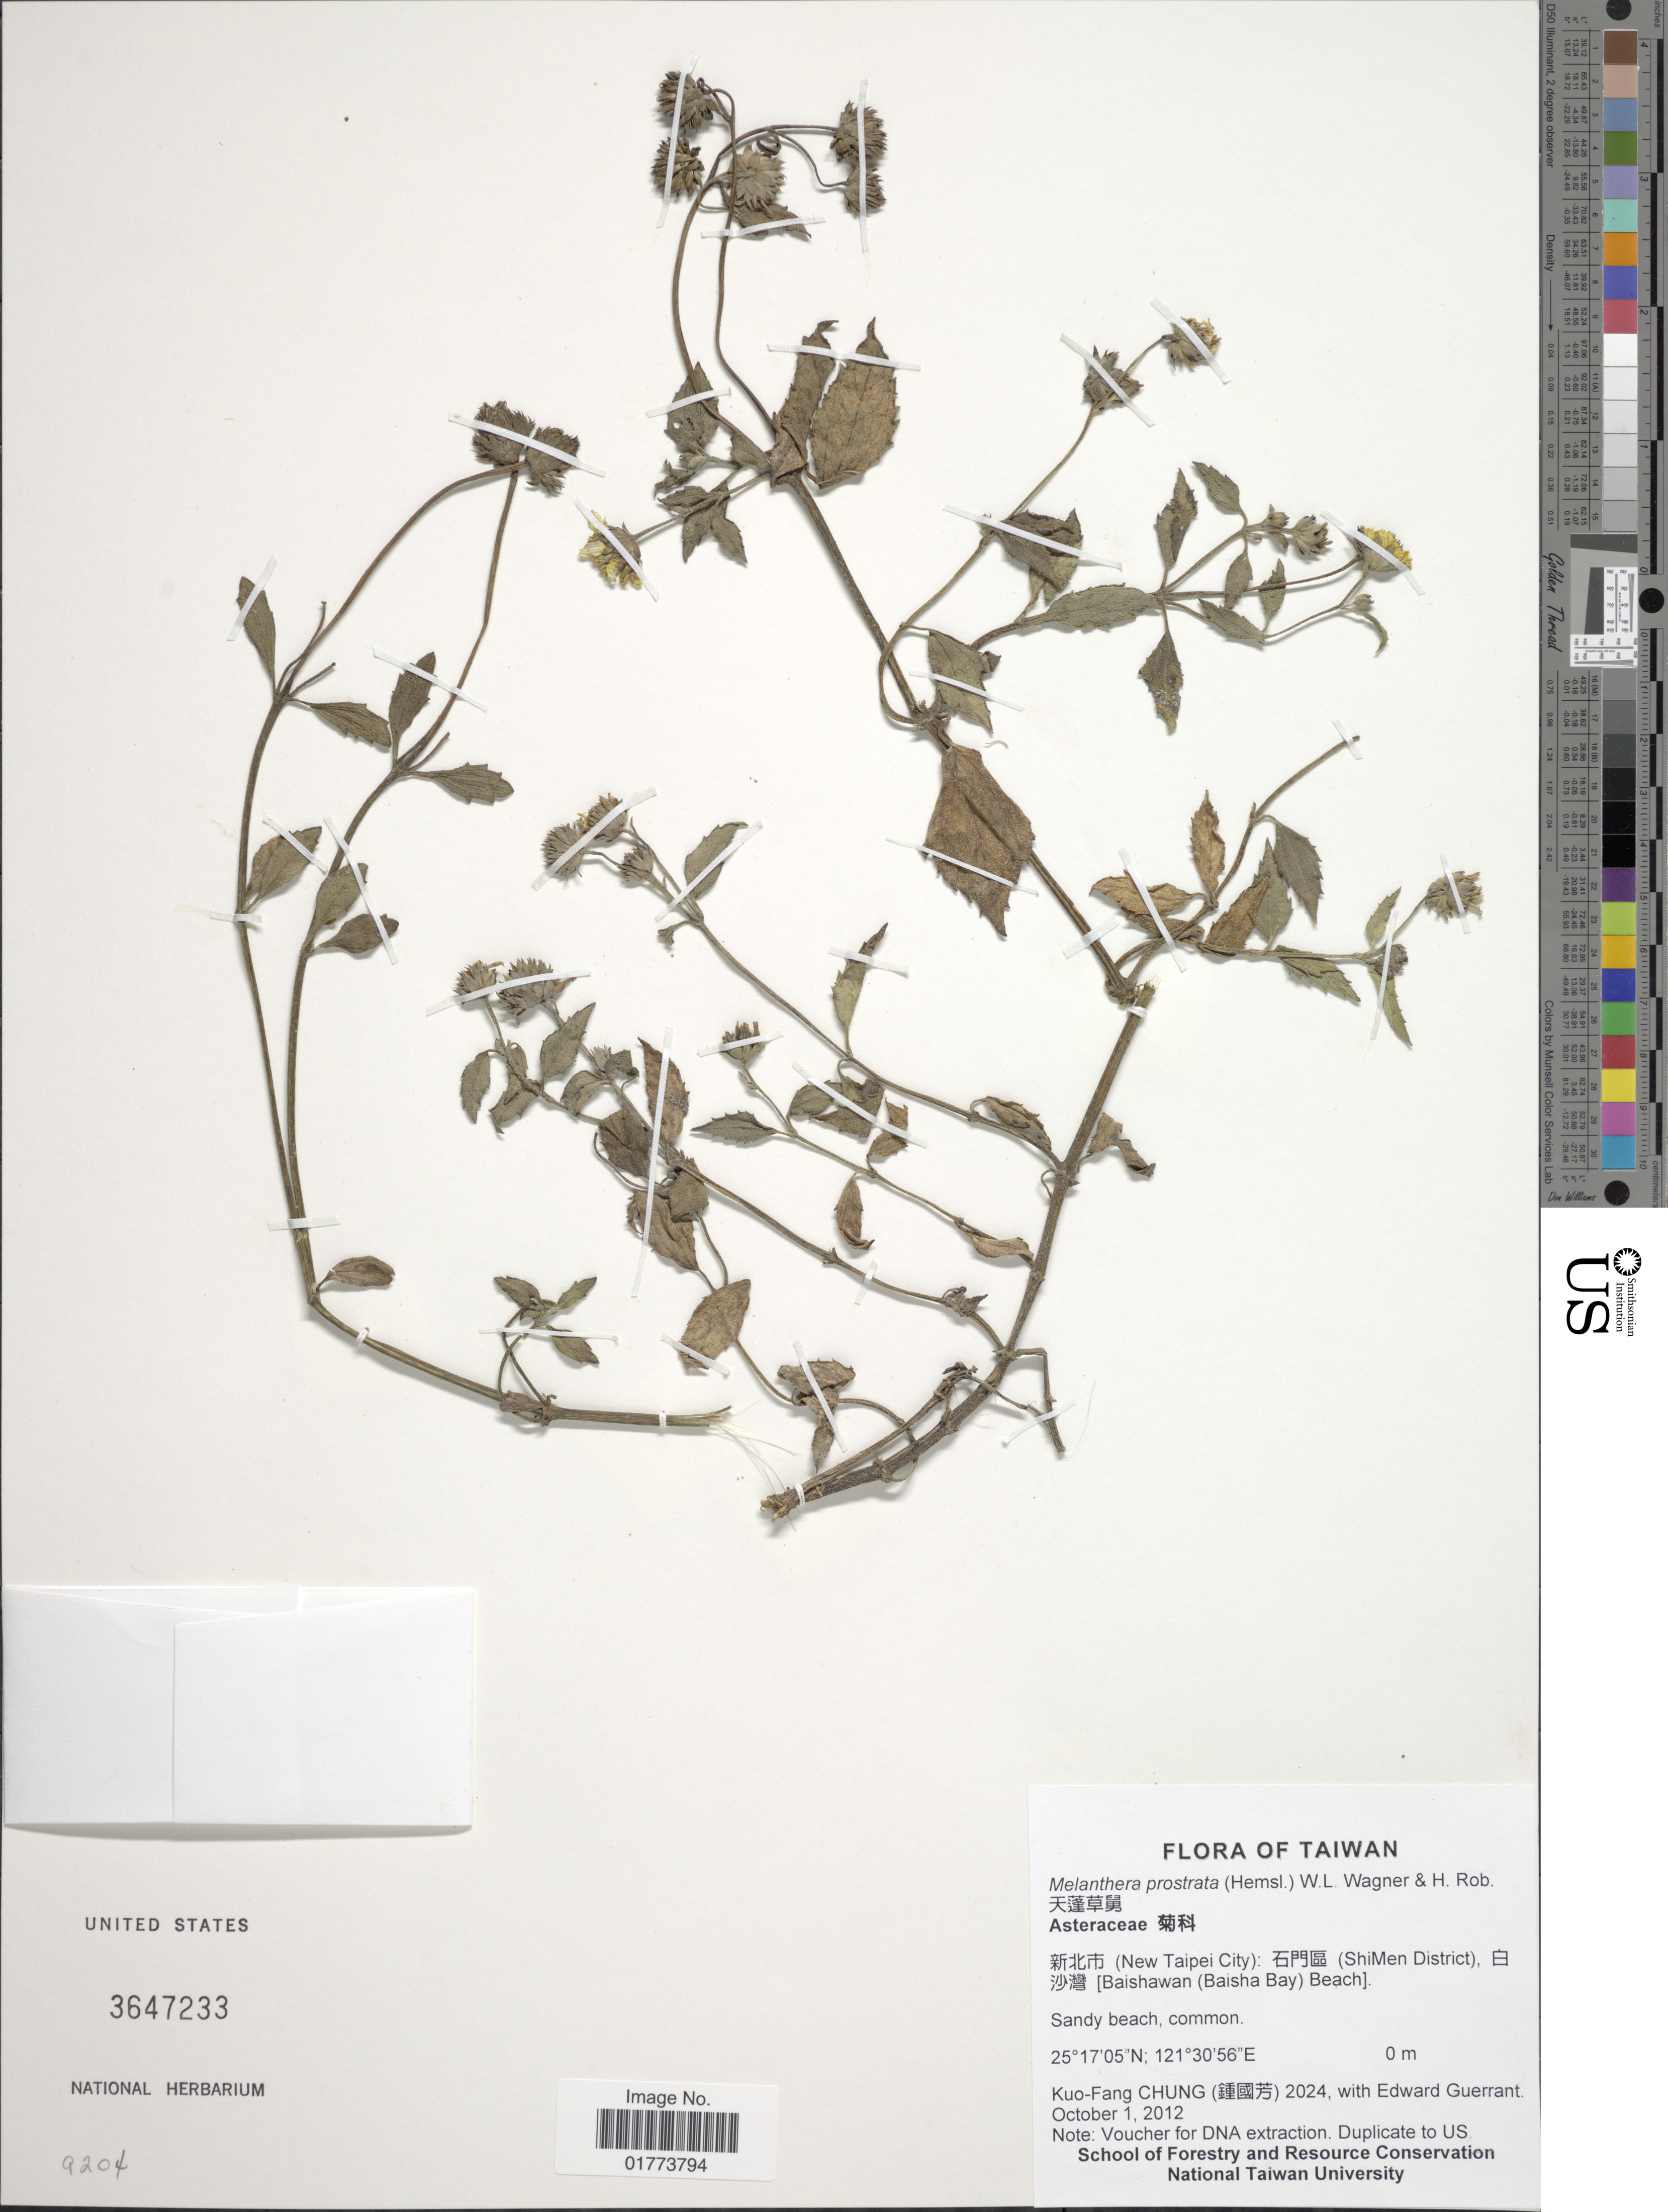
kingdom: Plantae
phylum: Tracheophyta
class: Magnoliopsida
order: Asterales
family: Asteraceae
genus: Melanthera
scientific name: Melanthera prostrata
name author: (Hemsl.) W.L. Wagner & H. Rob.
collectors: K.F. Chung & E. Guerrant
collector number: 2024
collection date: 2012-10-01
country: Taiwan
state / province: Taipei City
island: Taiwan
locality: (New Taipei City): (ShiMen District), (Baishawan (Baisha Bay0 Beach)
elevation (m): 0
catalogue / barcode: US 3647233